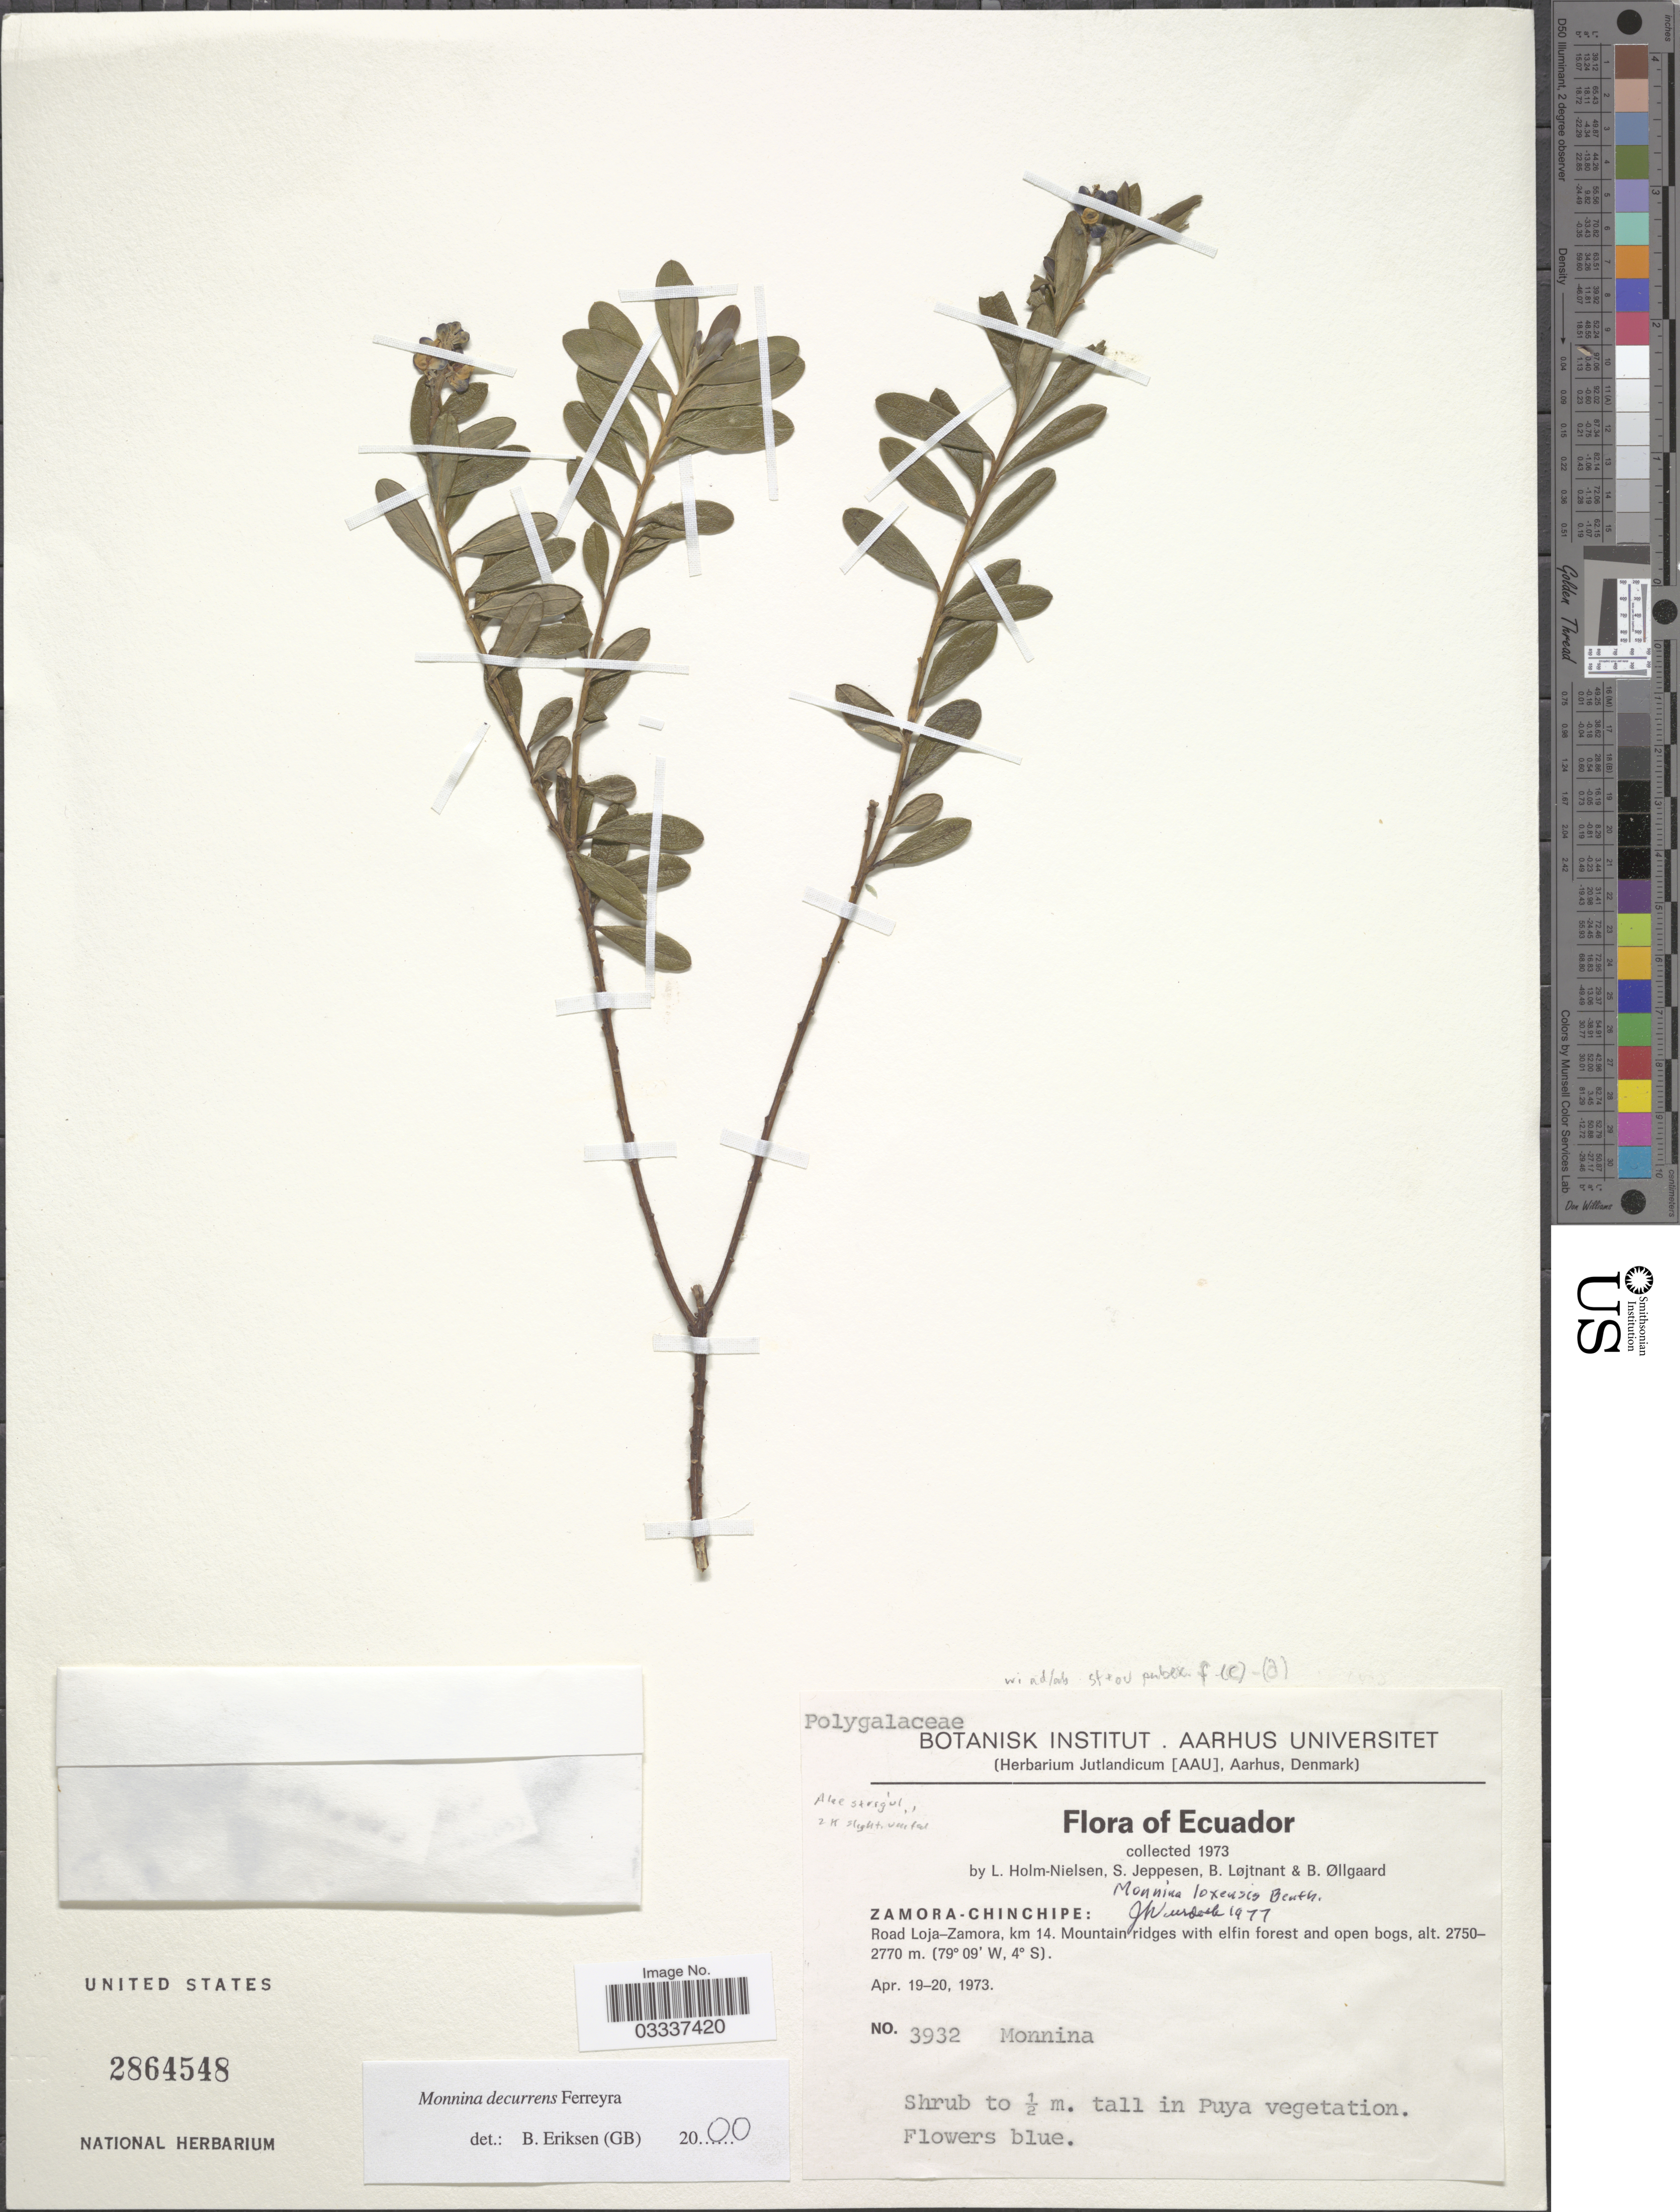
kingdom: Plantae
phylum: Tracheophyta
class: Magnoliopsida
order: Fabales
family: Polygalaceae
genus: Monnina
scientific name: Monnina decurrens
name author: Ferreyra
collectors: L. Holm-Nielsen, S. Jeppesen, B. Löjtnant & B. Øllgaard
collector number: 3932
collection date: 1973-04-19/1973-04-20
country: Ecuador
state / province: Zamora-Chinchipe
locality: Road Loja-Zamora, km 14.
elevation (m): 2750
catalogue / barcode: US 2864548